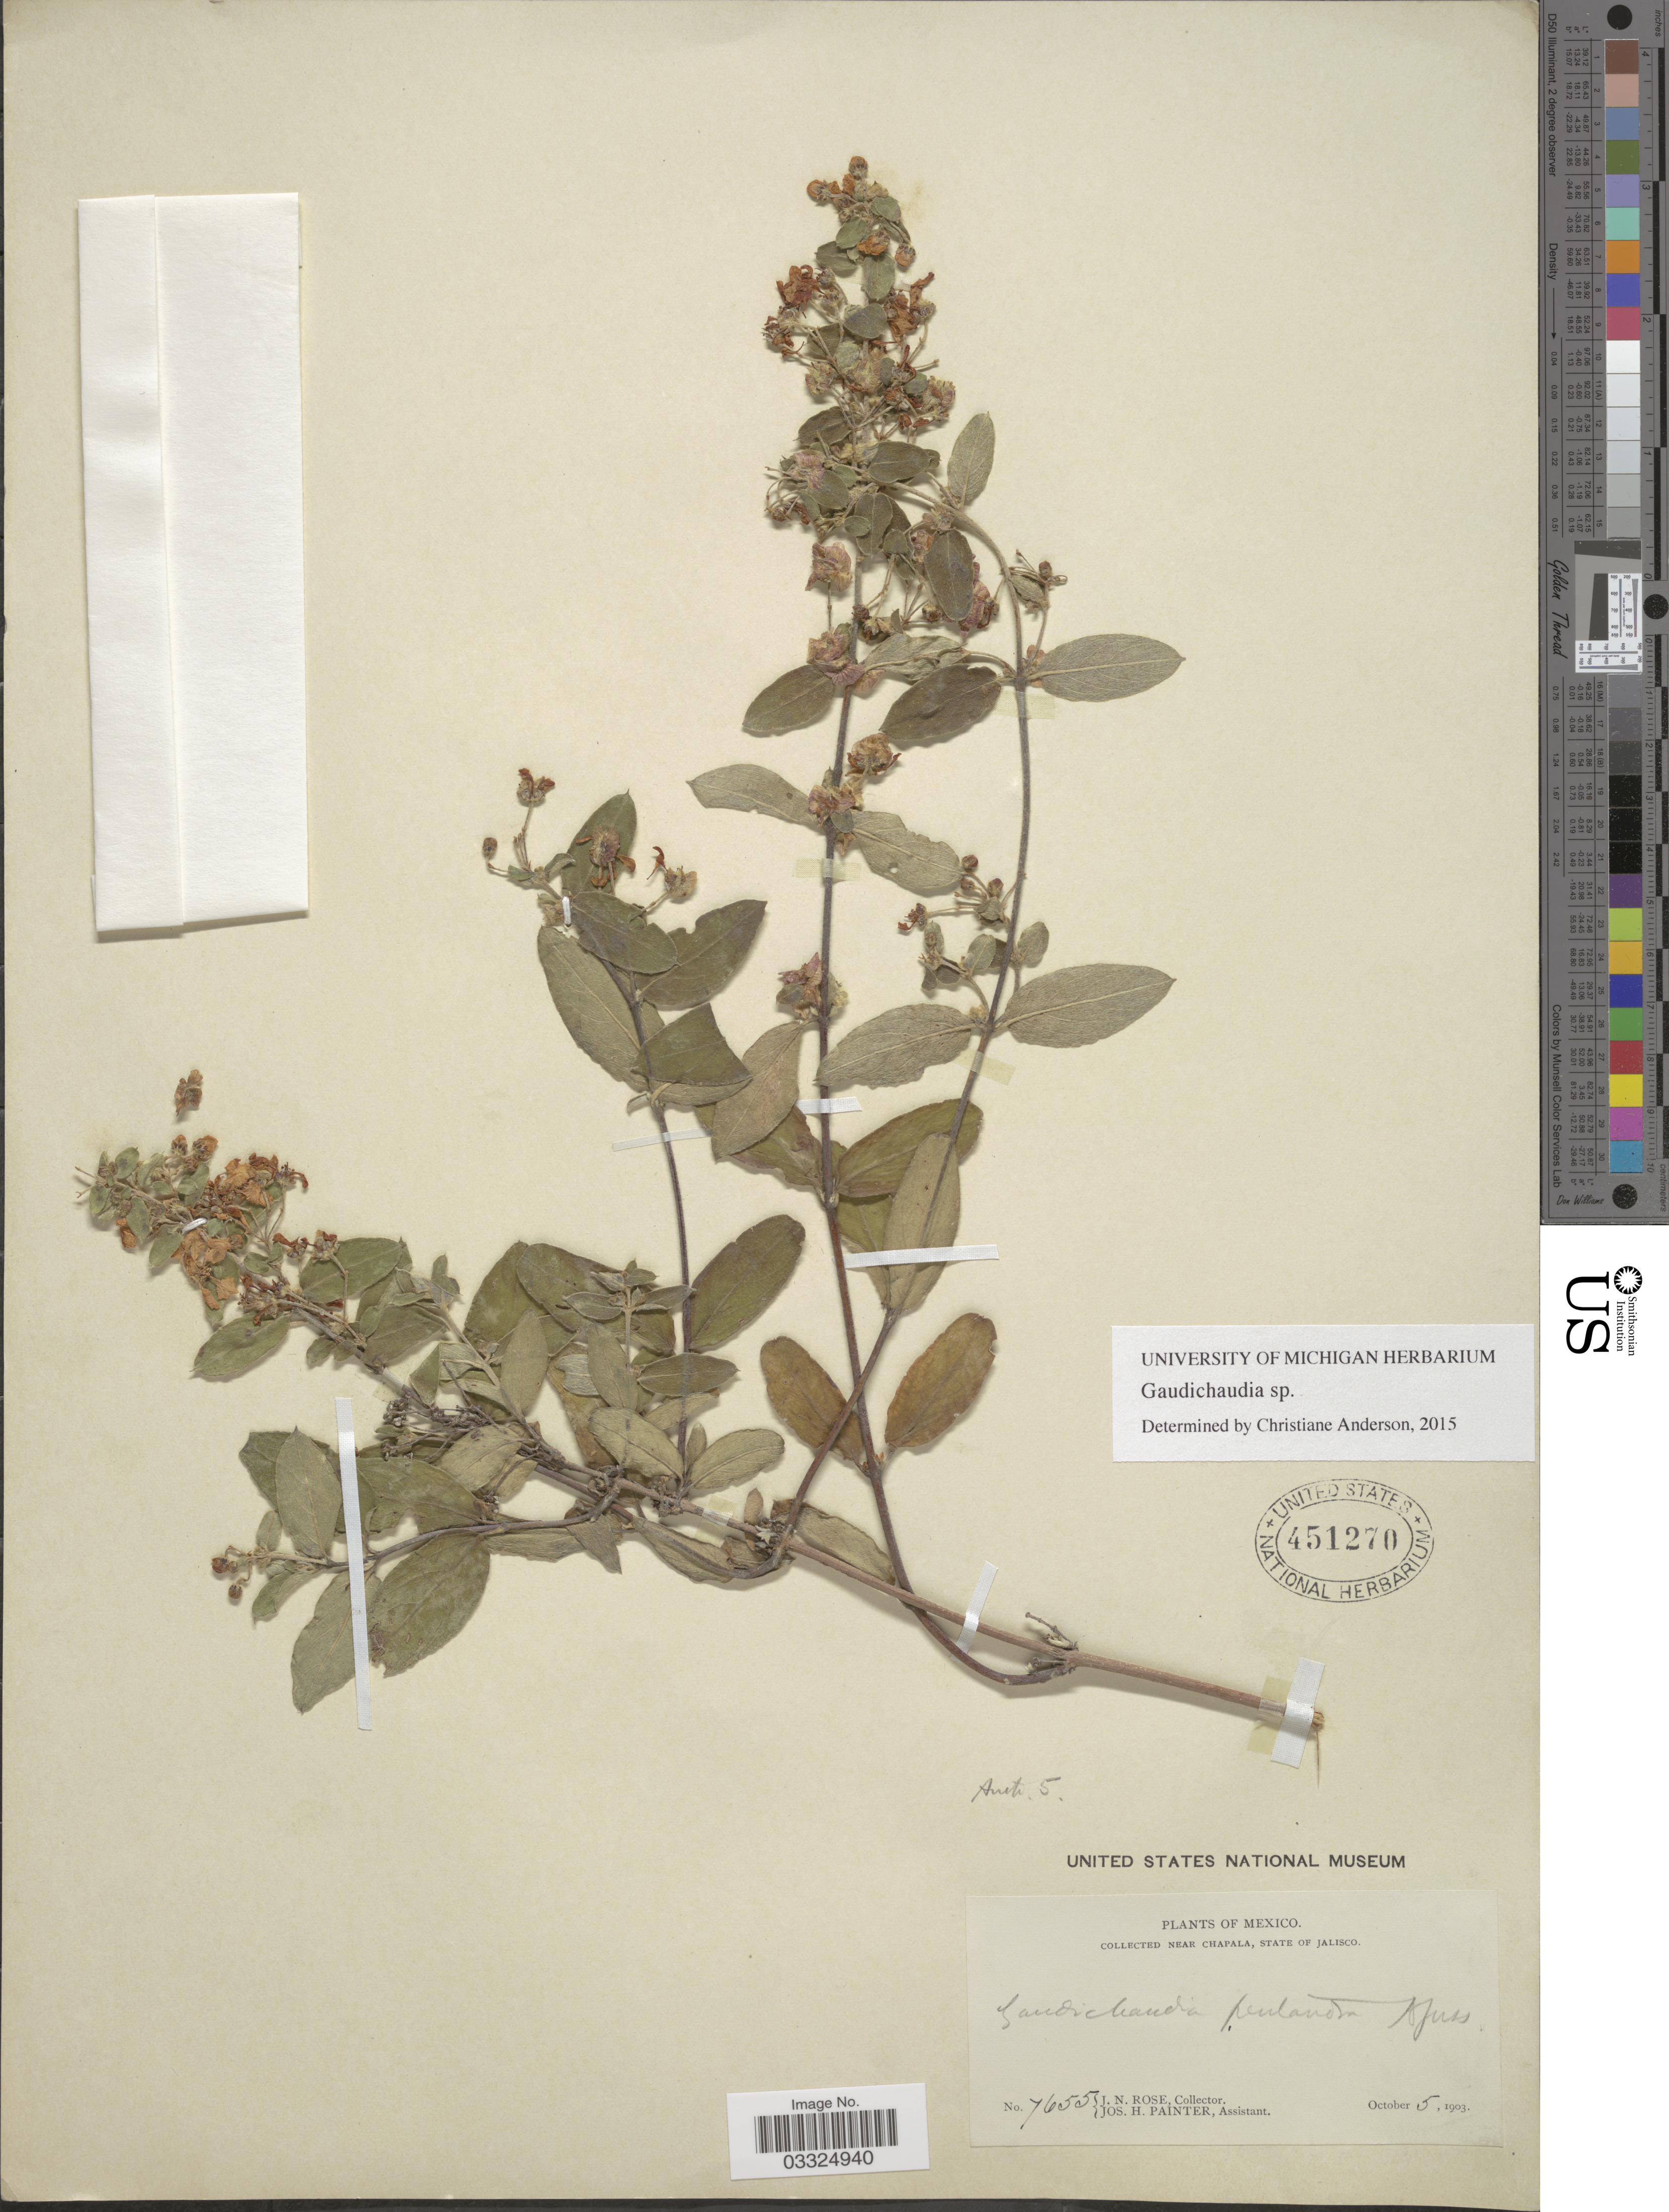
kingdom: Plantae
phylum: Tracheophyta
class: Magnoliopsida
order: Malpighiales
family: Malpighiaceae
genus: Gaudichaudia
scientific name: Gaudichaudia sp.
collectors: J. N. Rose & J. H. Painter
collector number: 7655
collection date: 1903-10-05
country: Mexico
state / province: Jalisco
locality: Near Chapala.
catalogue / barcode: US 451270